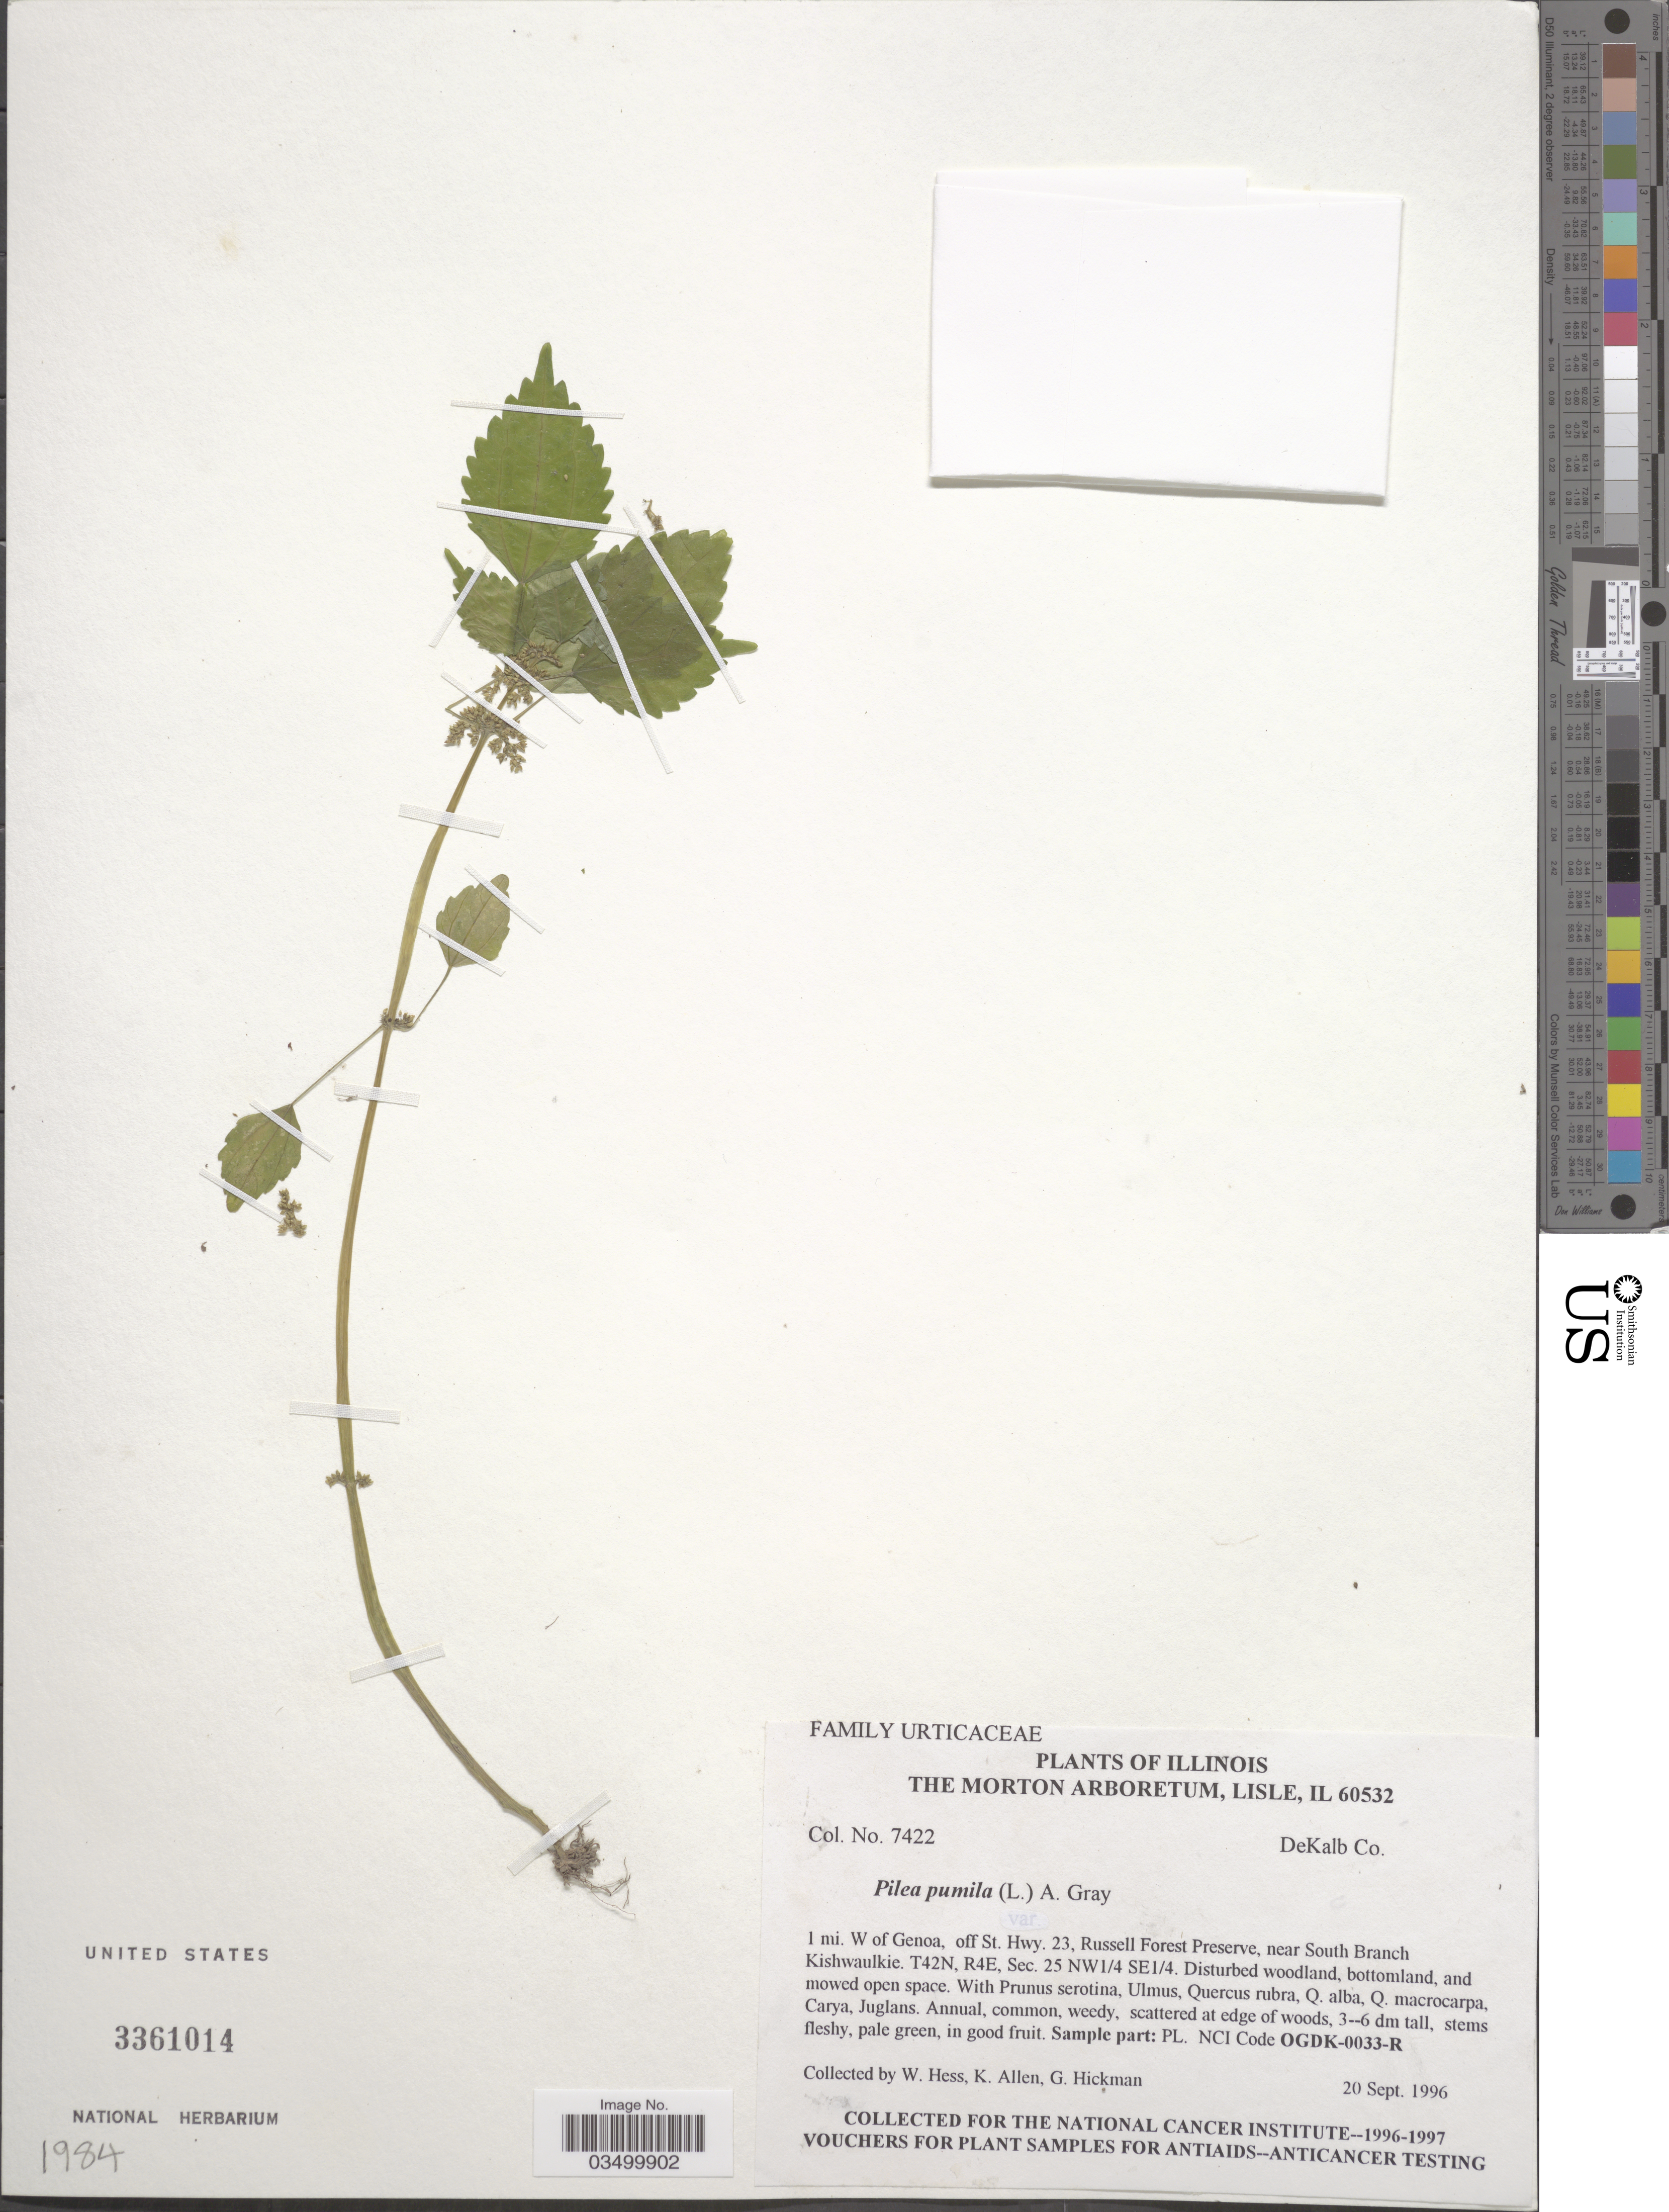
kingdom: Plantae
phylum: Tracheophyta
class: Magnoliopsida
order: Rosales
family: Urticaceae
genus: Pilea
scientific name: Pilea pumila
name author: (L.) A. Gray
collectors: W. Hess, K. Allen & G. Hickman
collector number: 7422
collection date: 1996-09-20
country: United States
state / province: Illinois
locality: The Morton Arboretum, Lisle. DeKalb Co. 1 mi. W of Genoa, off St. Hwy. 23, Russell Forest Preserve, near South Branch Kishwaulkie. T42N, R4E, Sec. 25 NW¼ SE¼.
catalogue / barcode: US 3361014